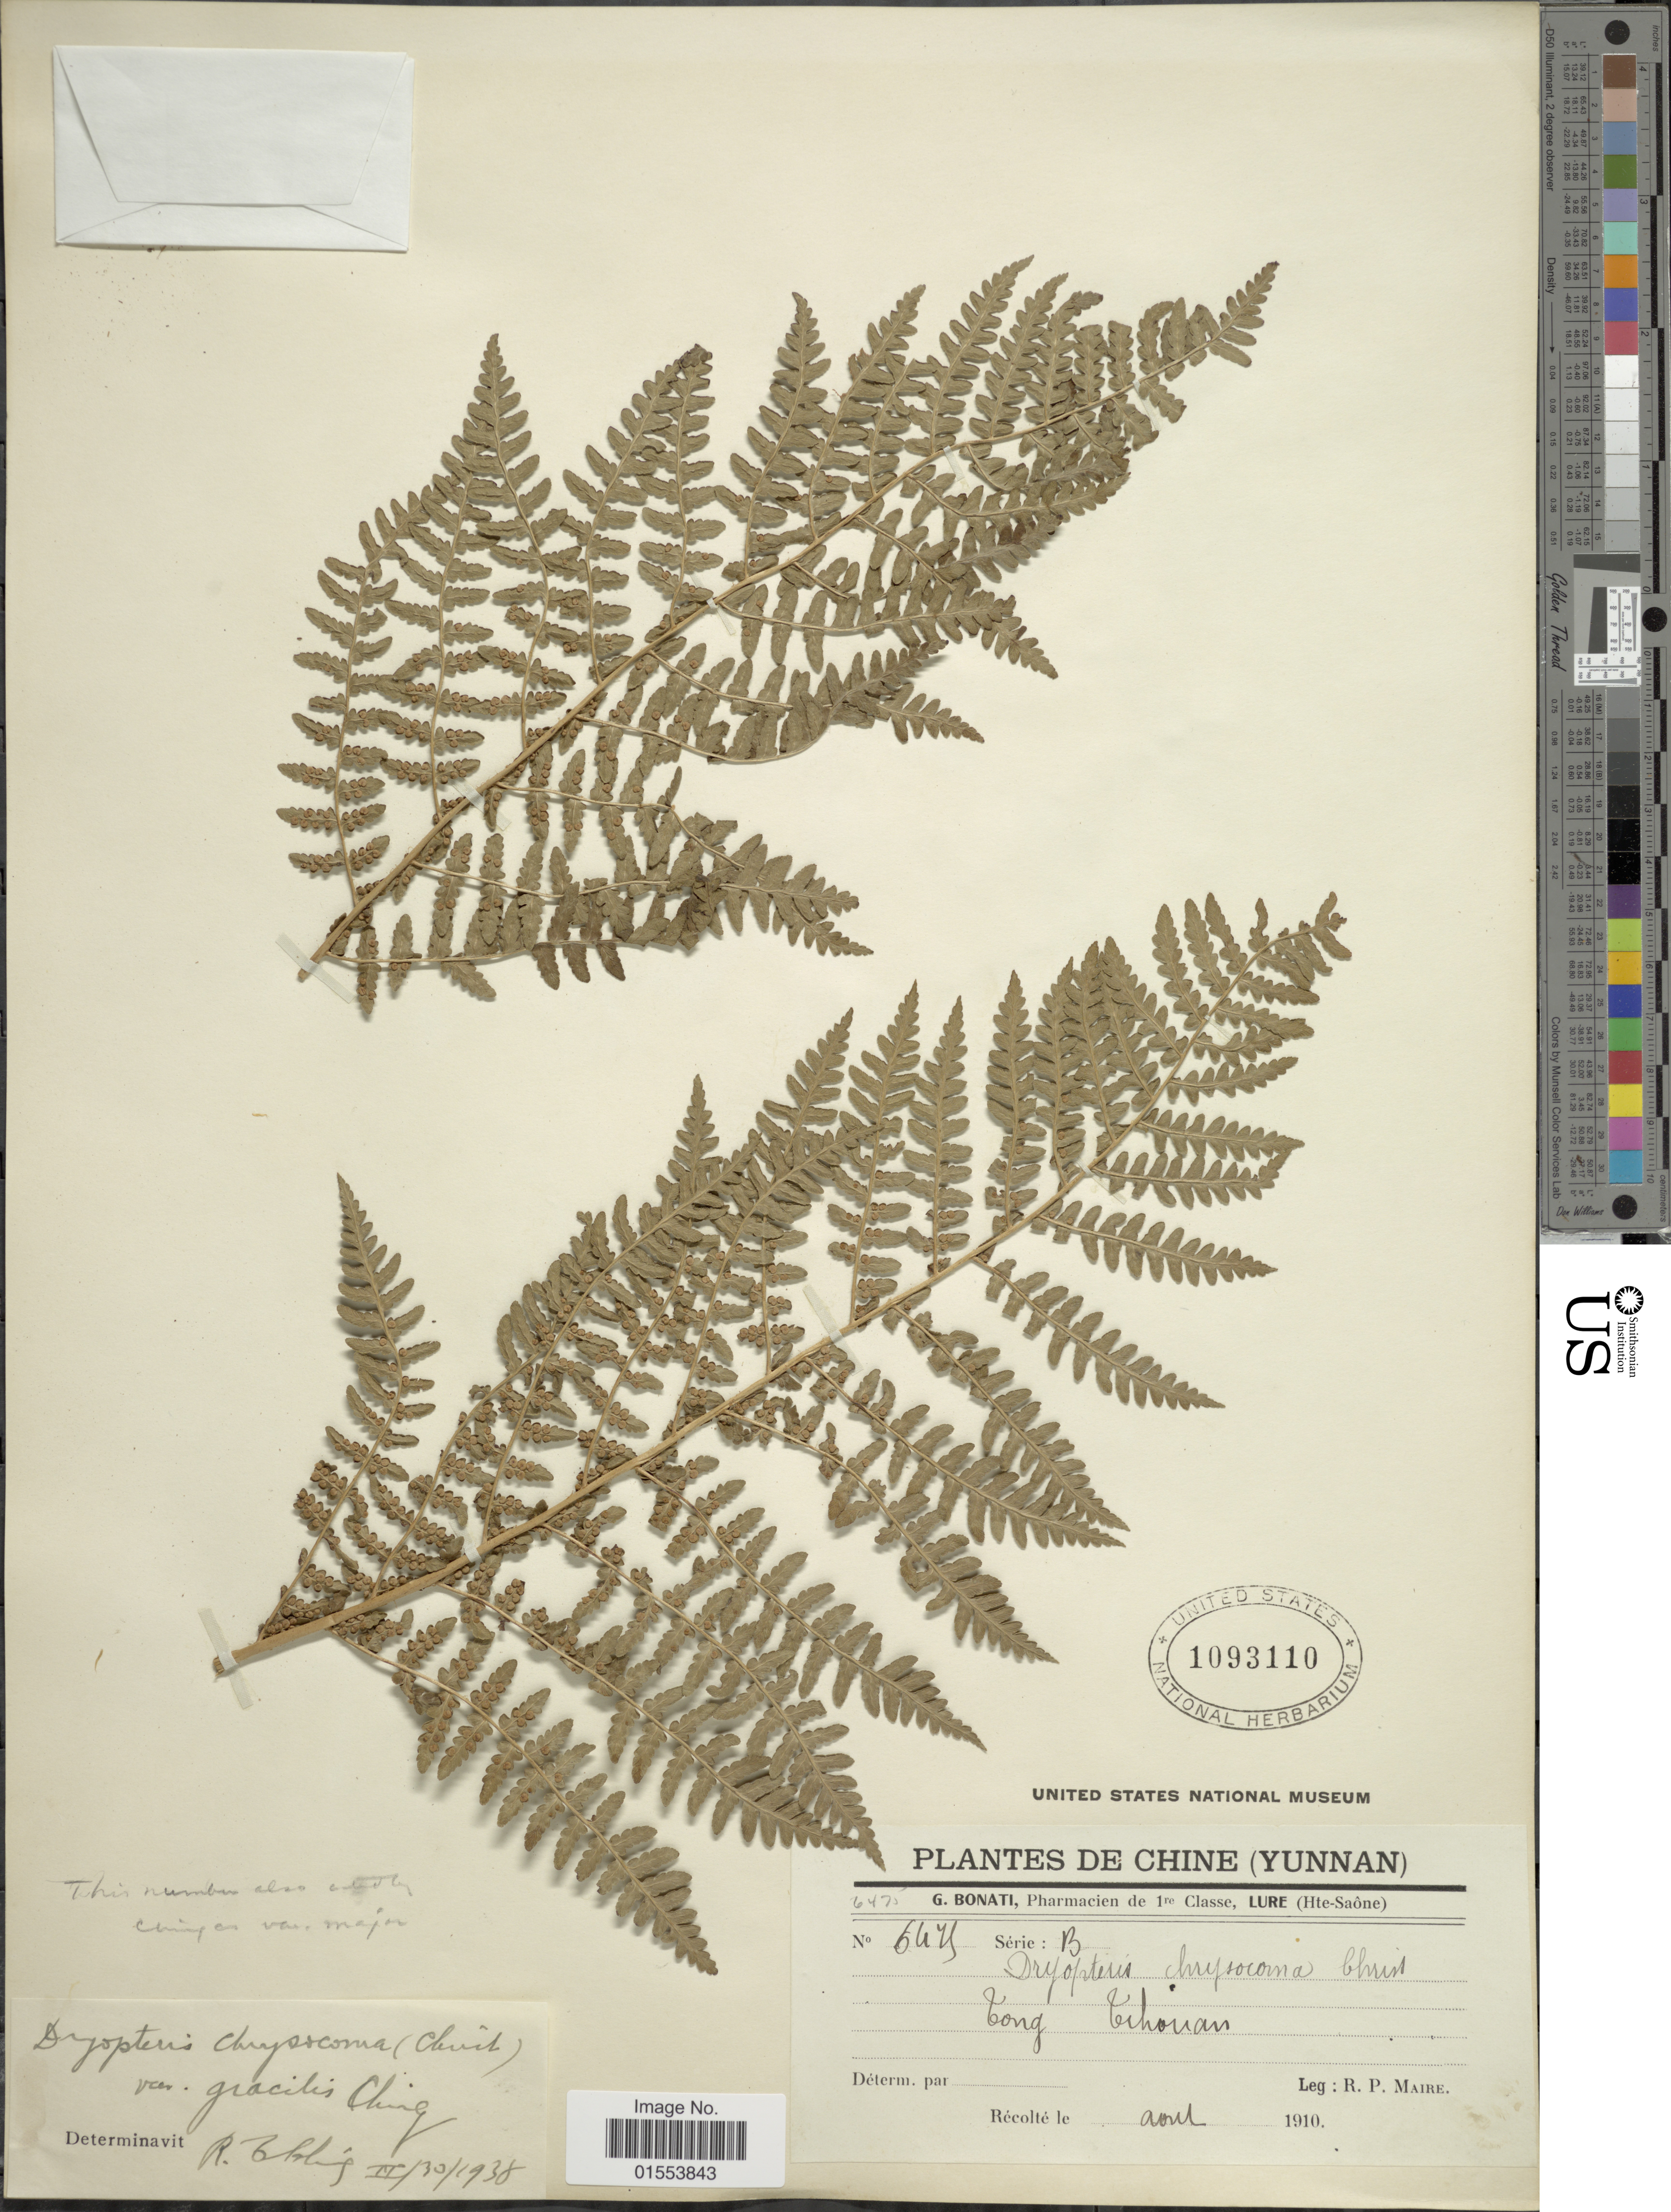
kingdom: Plantae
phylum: Tracheophyta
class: Polypodiopsida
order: Polypodiales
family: Dryopteridaceae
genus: Dryopteris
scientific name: Dryopteris chrysocoma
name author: (Christ) C. Chr.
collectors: R.-P. Maire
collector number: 6475*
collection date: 1910-08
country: China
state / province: Yunnan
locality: Chine (Yunnan). Tong Tchouan.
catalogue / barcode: US 1093110